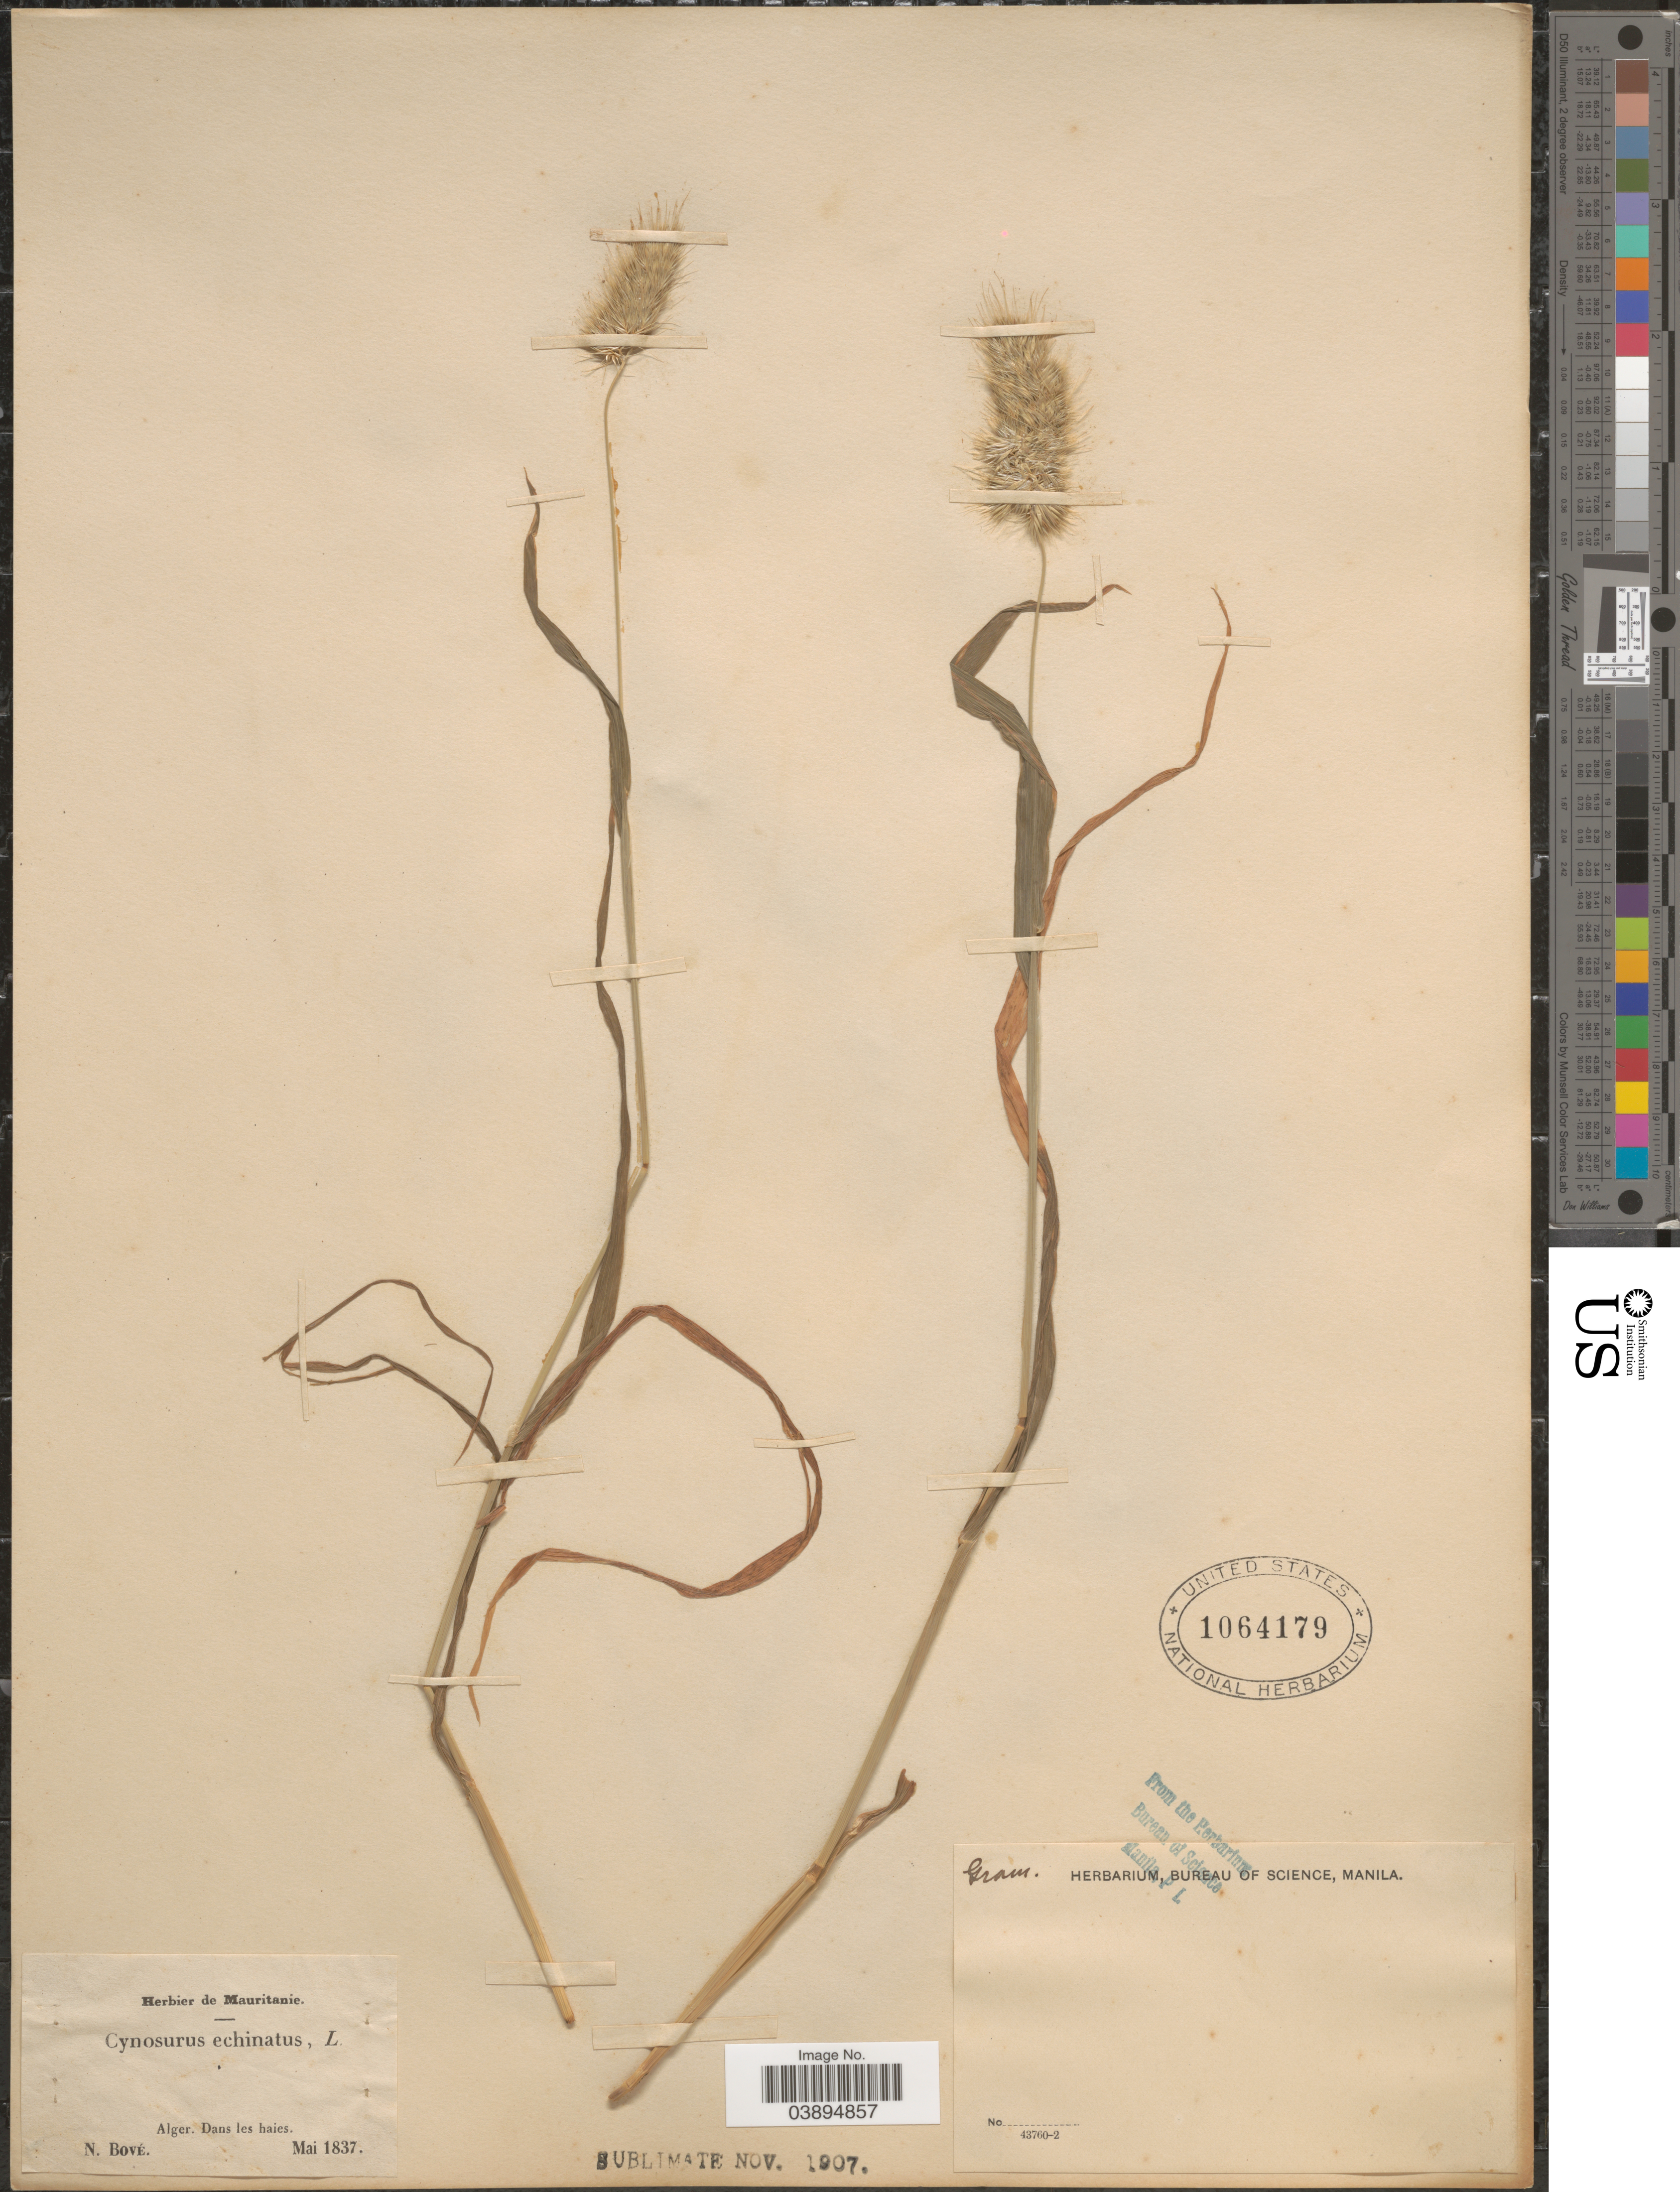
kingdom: Plantae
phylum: Tracheophyta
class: Liliopsida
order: Poales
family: Poaceae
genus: Cynosurus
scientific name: Cynosurus echinatus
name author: L.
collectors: N. Bové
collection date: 1837-05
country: Algeria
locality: Alger. Dans les haies.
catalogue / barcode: US 1064179